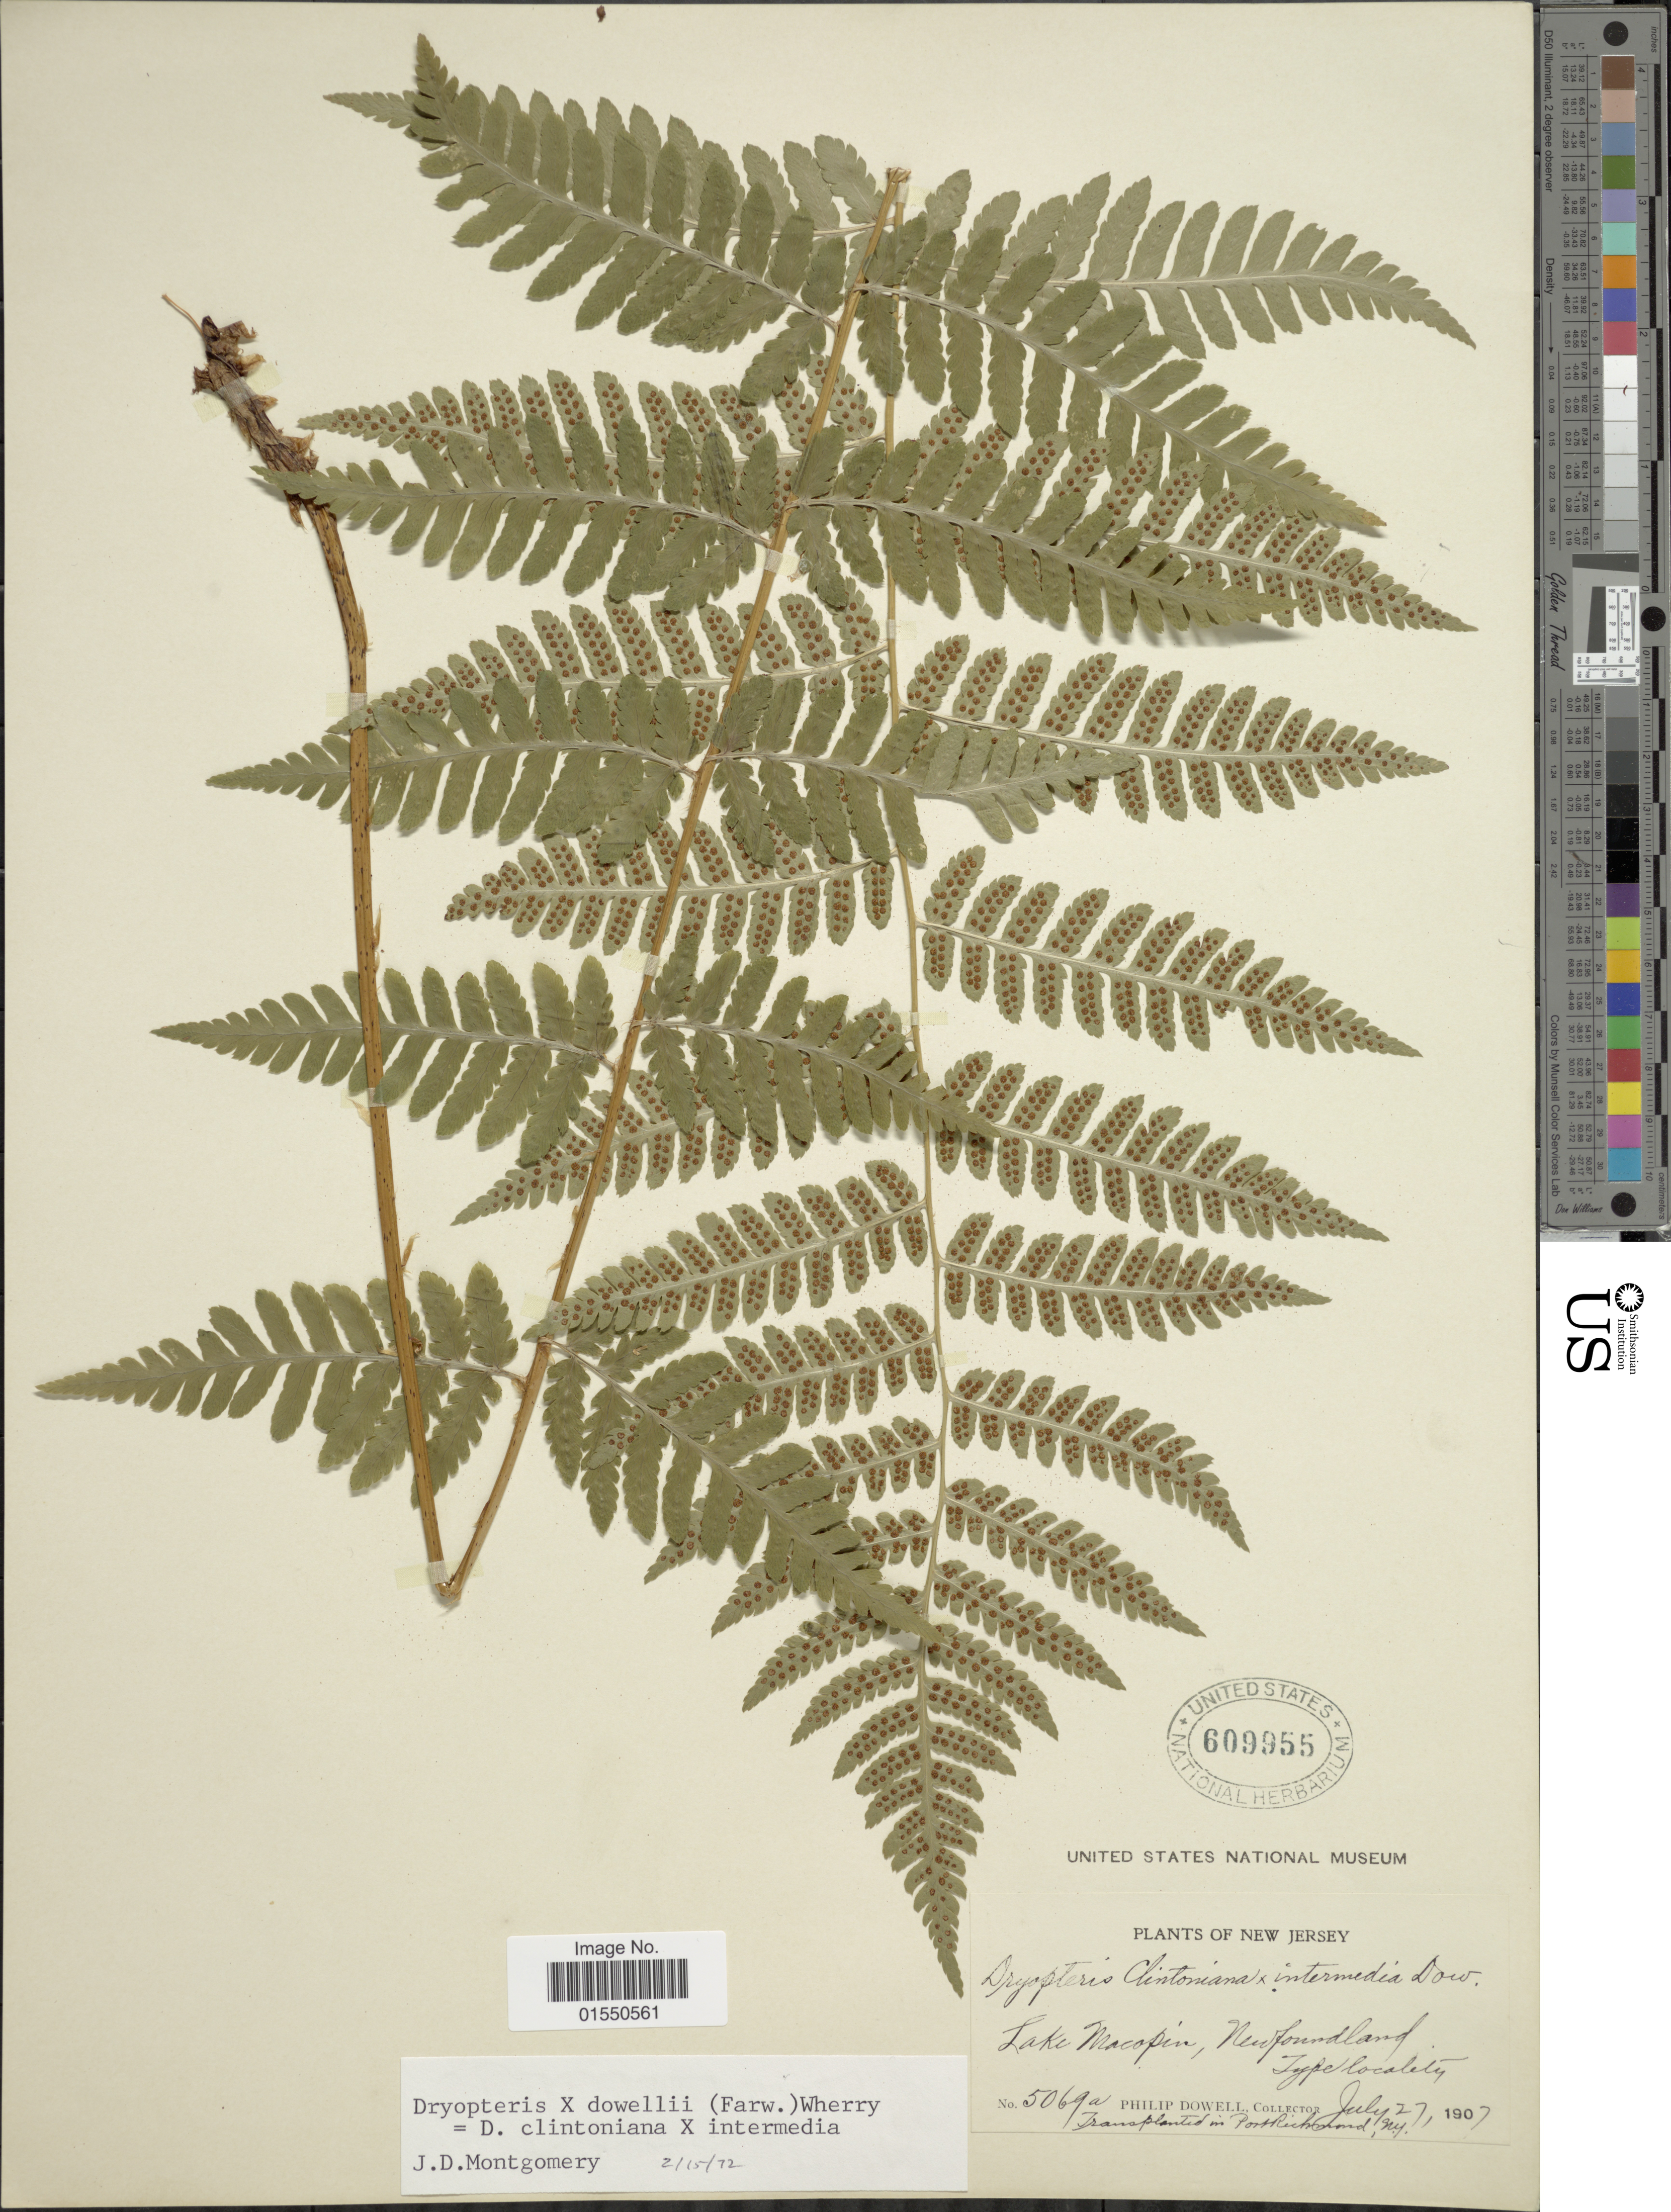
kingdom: Plantae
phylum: Tracheophyta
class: Polypodiopsida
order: Polypodiales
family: Dryopteridaceae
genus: Dryopteris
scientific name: Dryopteris x dowellii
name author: (Farw.) Wherry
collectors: P. Dowell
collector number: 5069a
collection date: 1907-07-27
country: United States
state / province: New Jersey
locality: Lake Macopin, Newfoundland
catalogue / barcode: US 609955